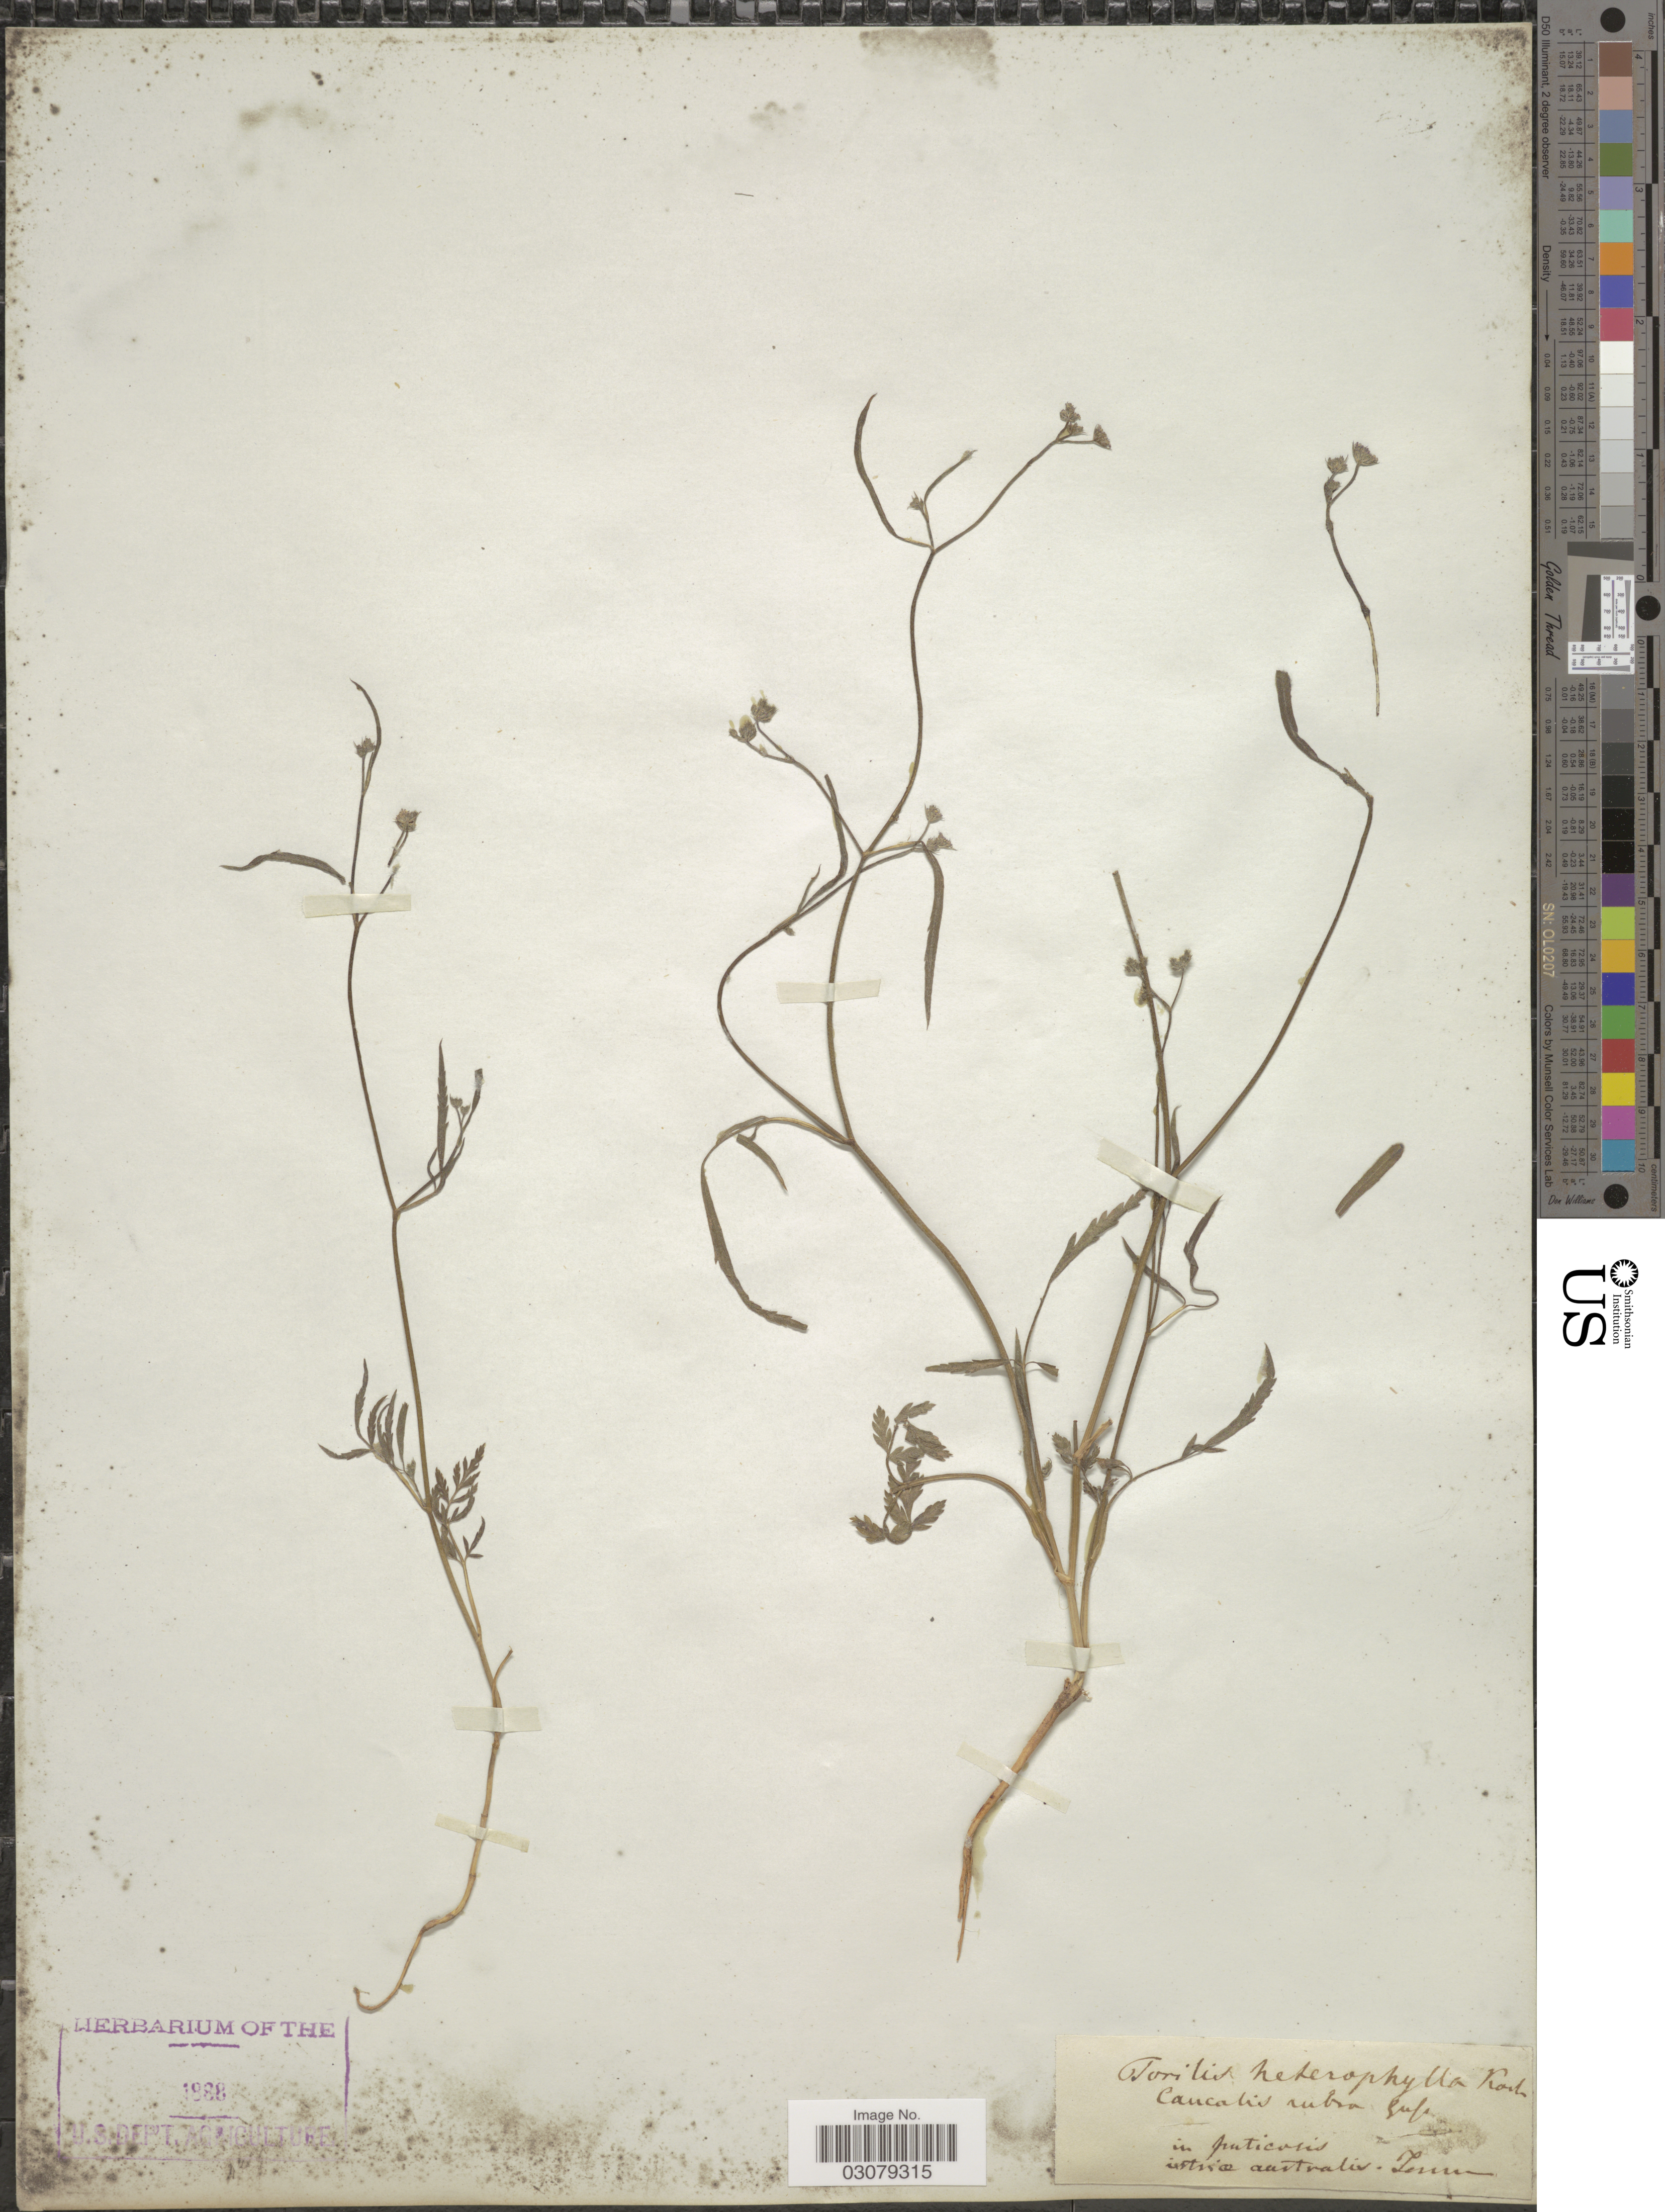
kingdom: Plantae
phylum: Tracheophyta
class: Magnoliopsida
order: Apiales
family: Apiaceae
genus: Torilis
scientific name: Torilis infesta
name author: (L.) Clairv.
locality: In paticosis[interpreted] [illegible text] australis.